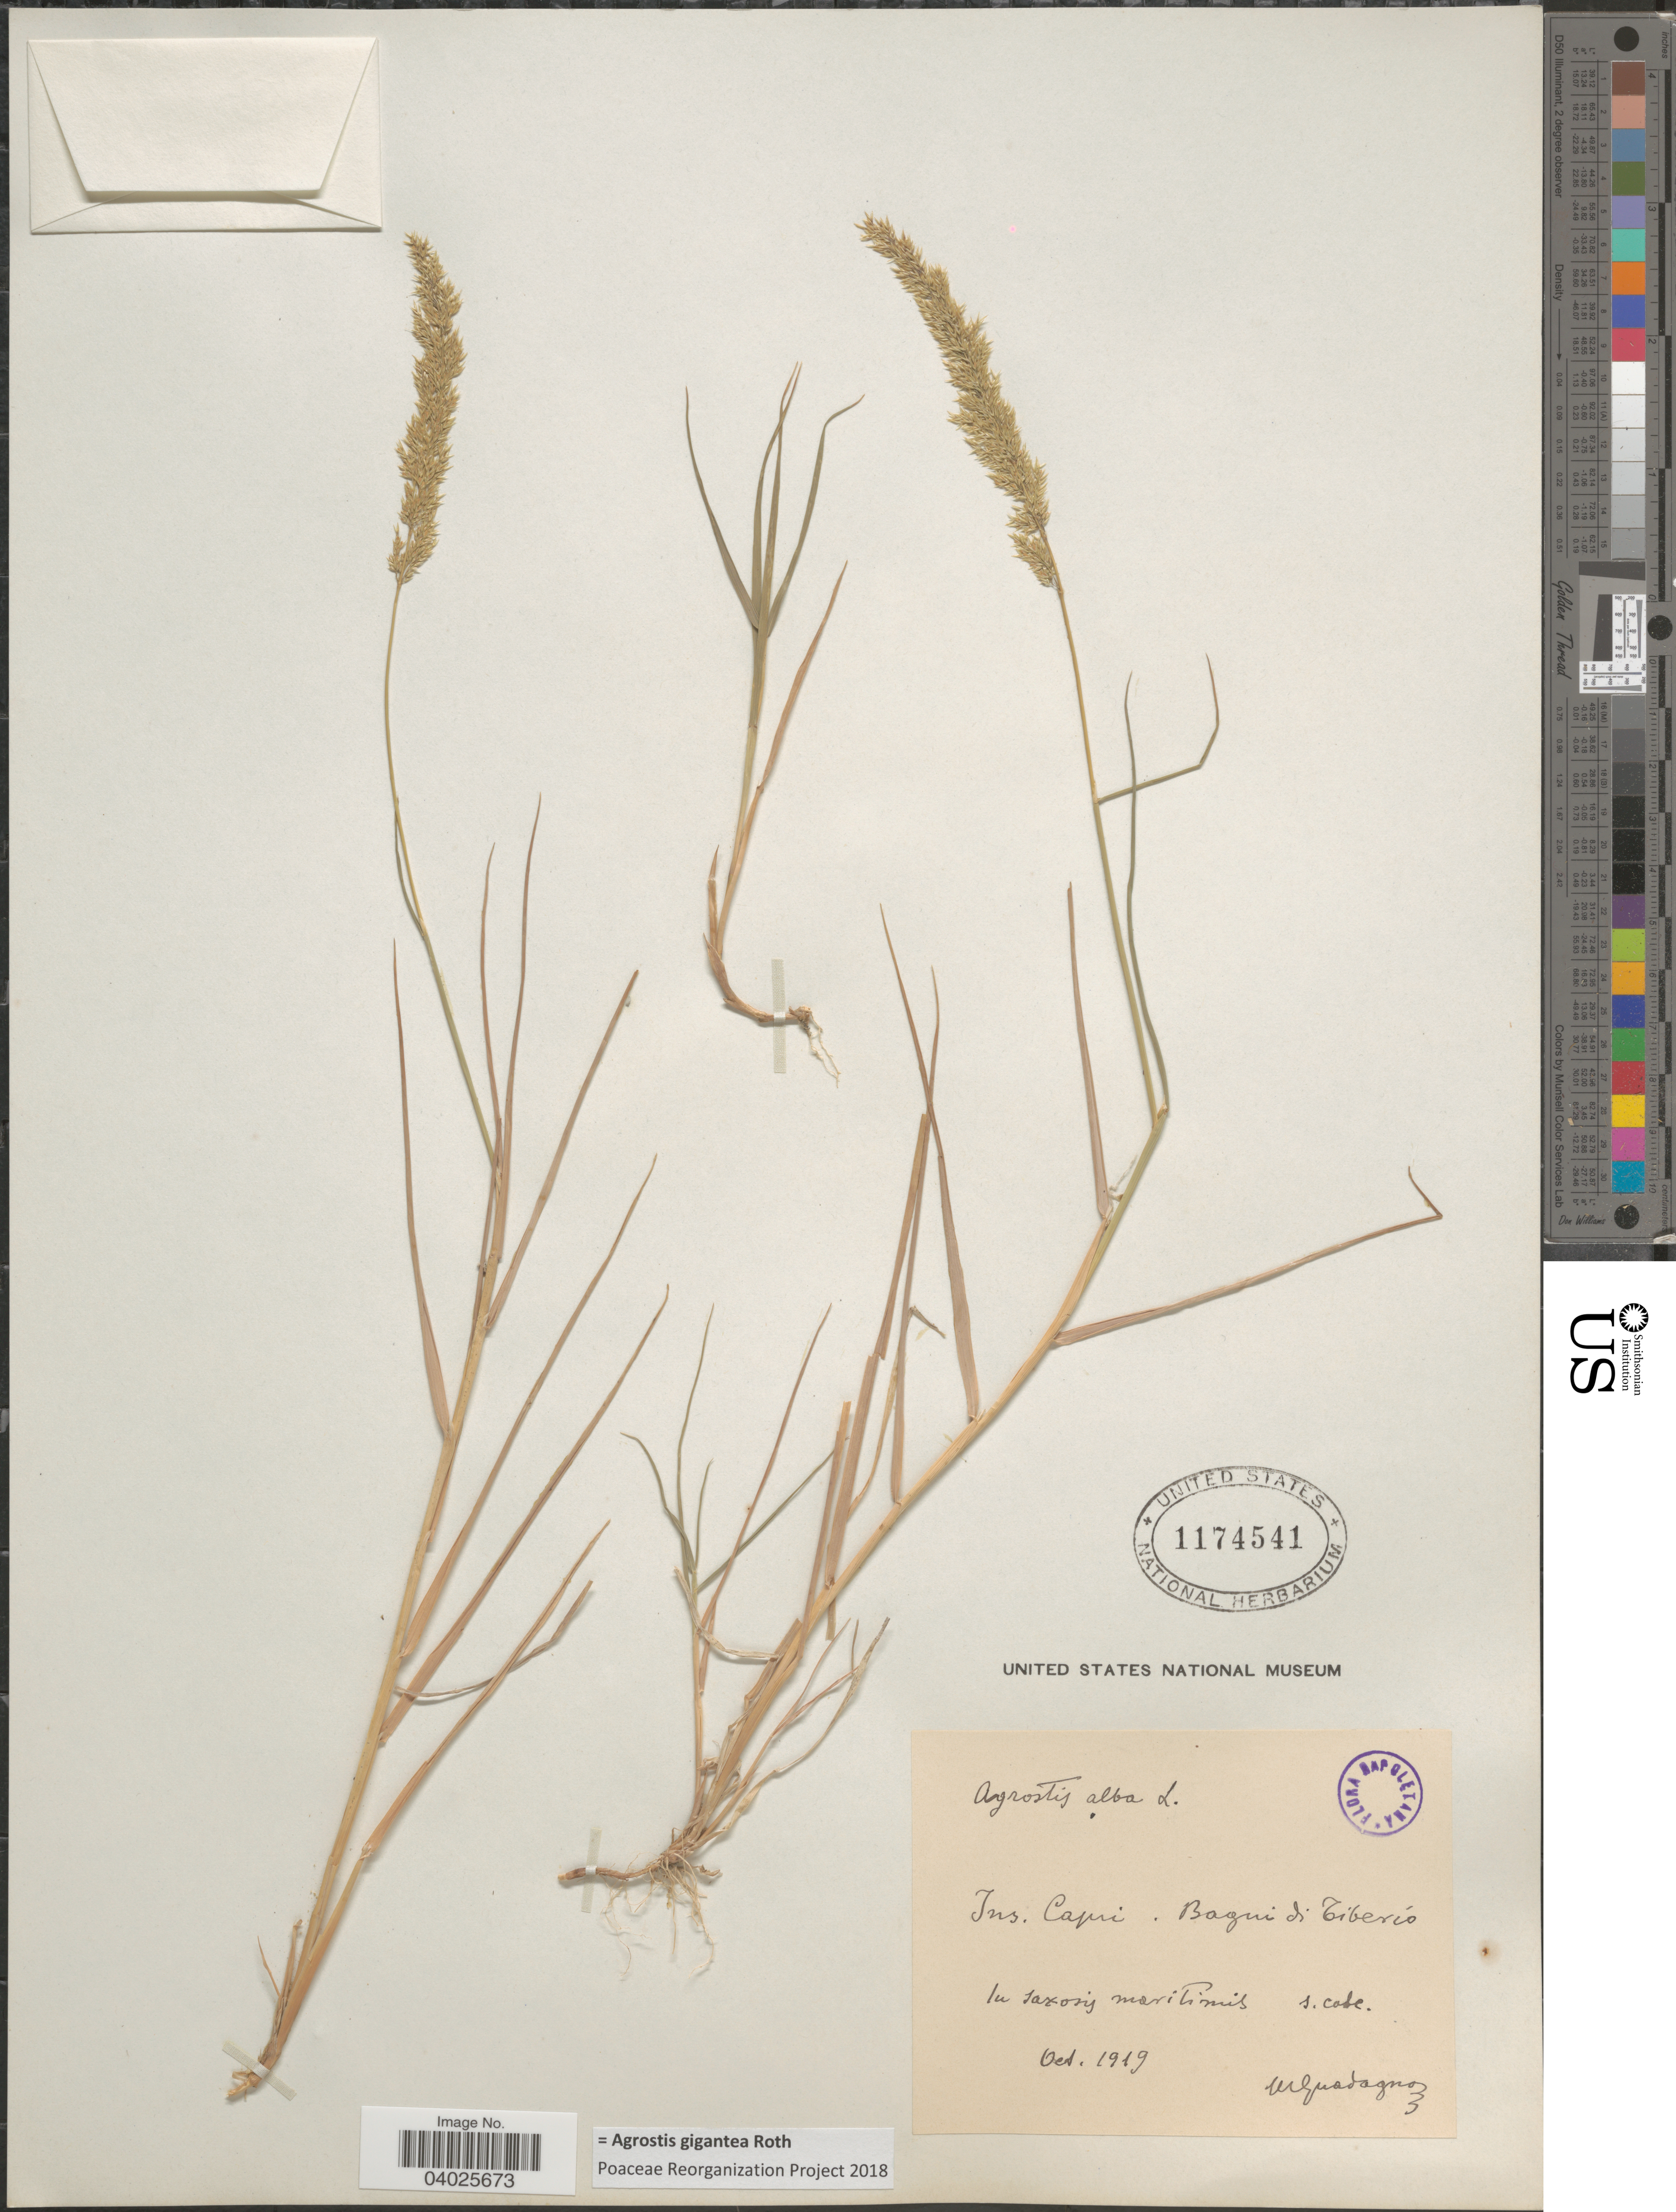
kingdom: Plantae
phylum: Tracheophyta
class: Liliopsida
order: Poales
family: Poaceae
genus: Agrostis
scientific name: Agrostis gigantea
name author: Roth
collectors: G. Urguadagnoz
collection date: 1919-10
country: Italy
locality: Ins. Capri. Bagui di Tiberío. ln saxosis maritimis s. cabe [interpreted].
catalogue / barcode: US 1174541